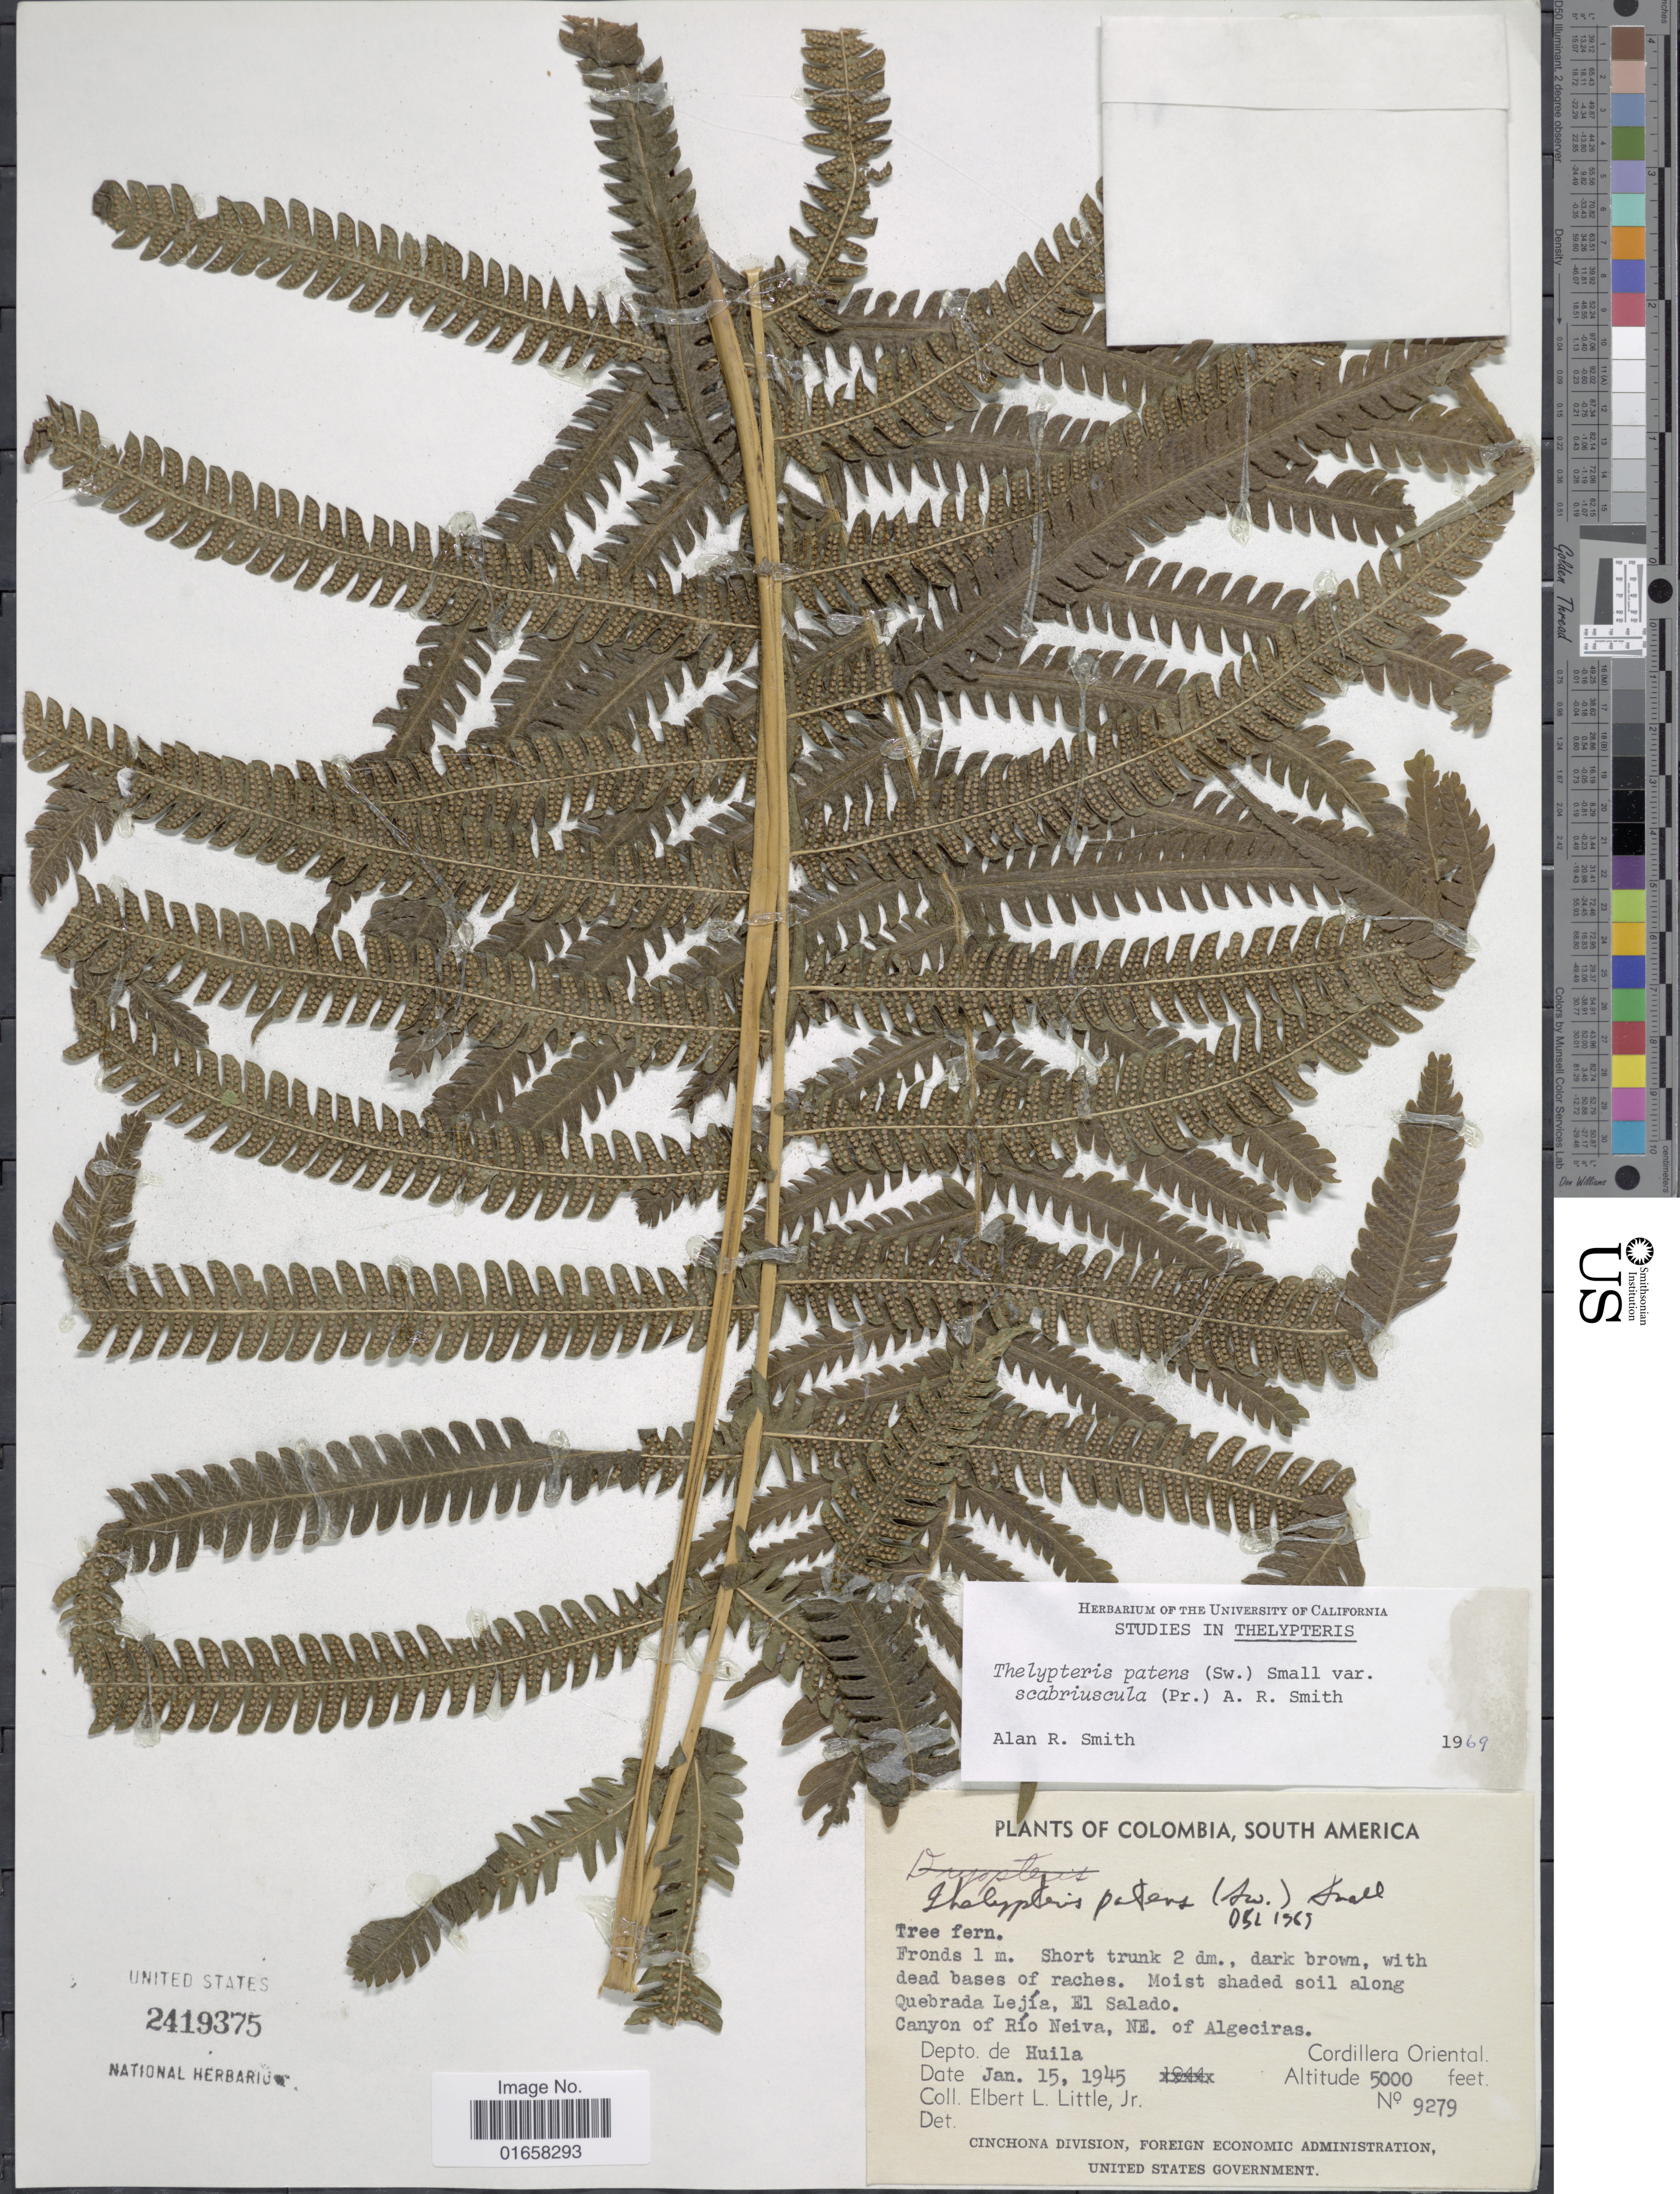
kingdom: Plantae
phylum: Tracheophyta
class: Polypodiopsida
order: Polypodiales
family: Thelypteridaceae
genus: Christella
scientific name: Christella patens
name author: (Sw.) Holttum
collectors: E. L. Little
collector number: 9279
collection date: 1945-01-15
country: Colombia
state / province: Huila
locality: Quebrada Lejia, El Salado. Canyon of Rio Neiva. NE of Algeciras. Cordillera Oriental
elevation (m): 1524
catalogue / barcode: US 2419375